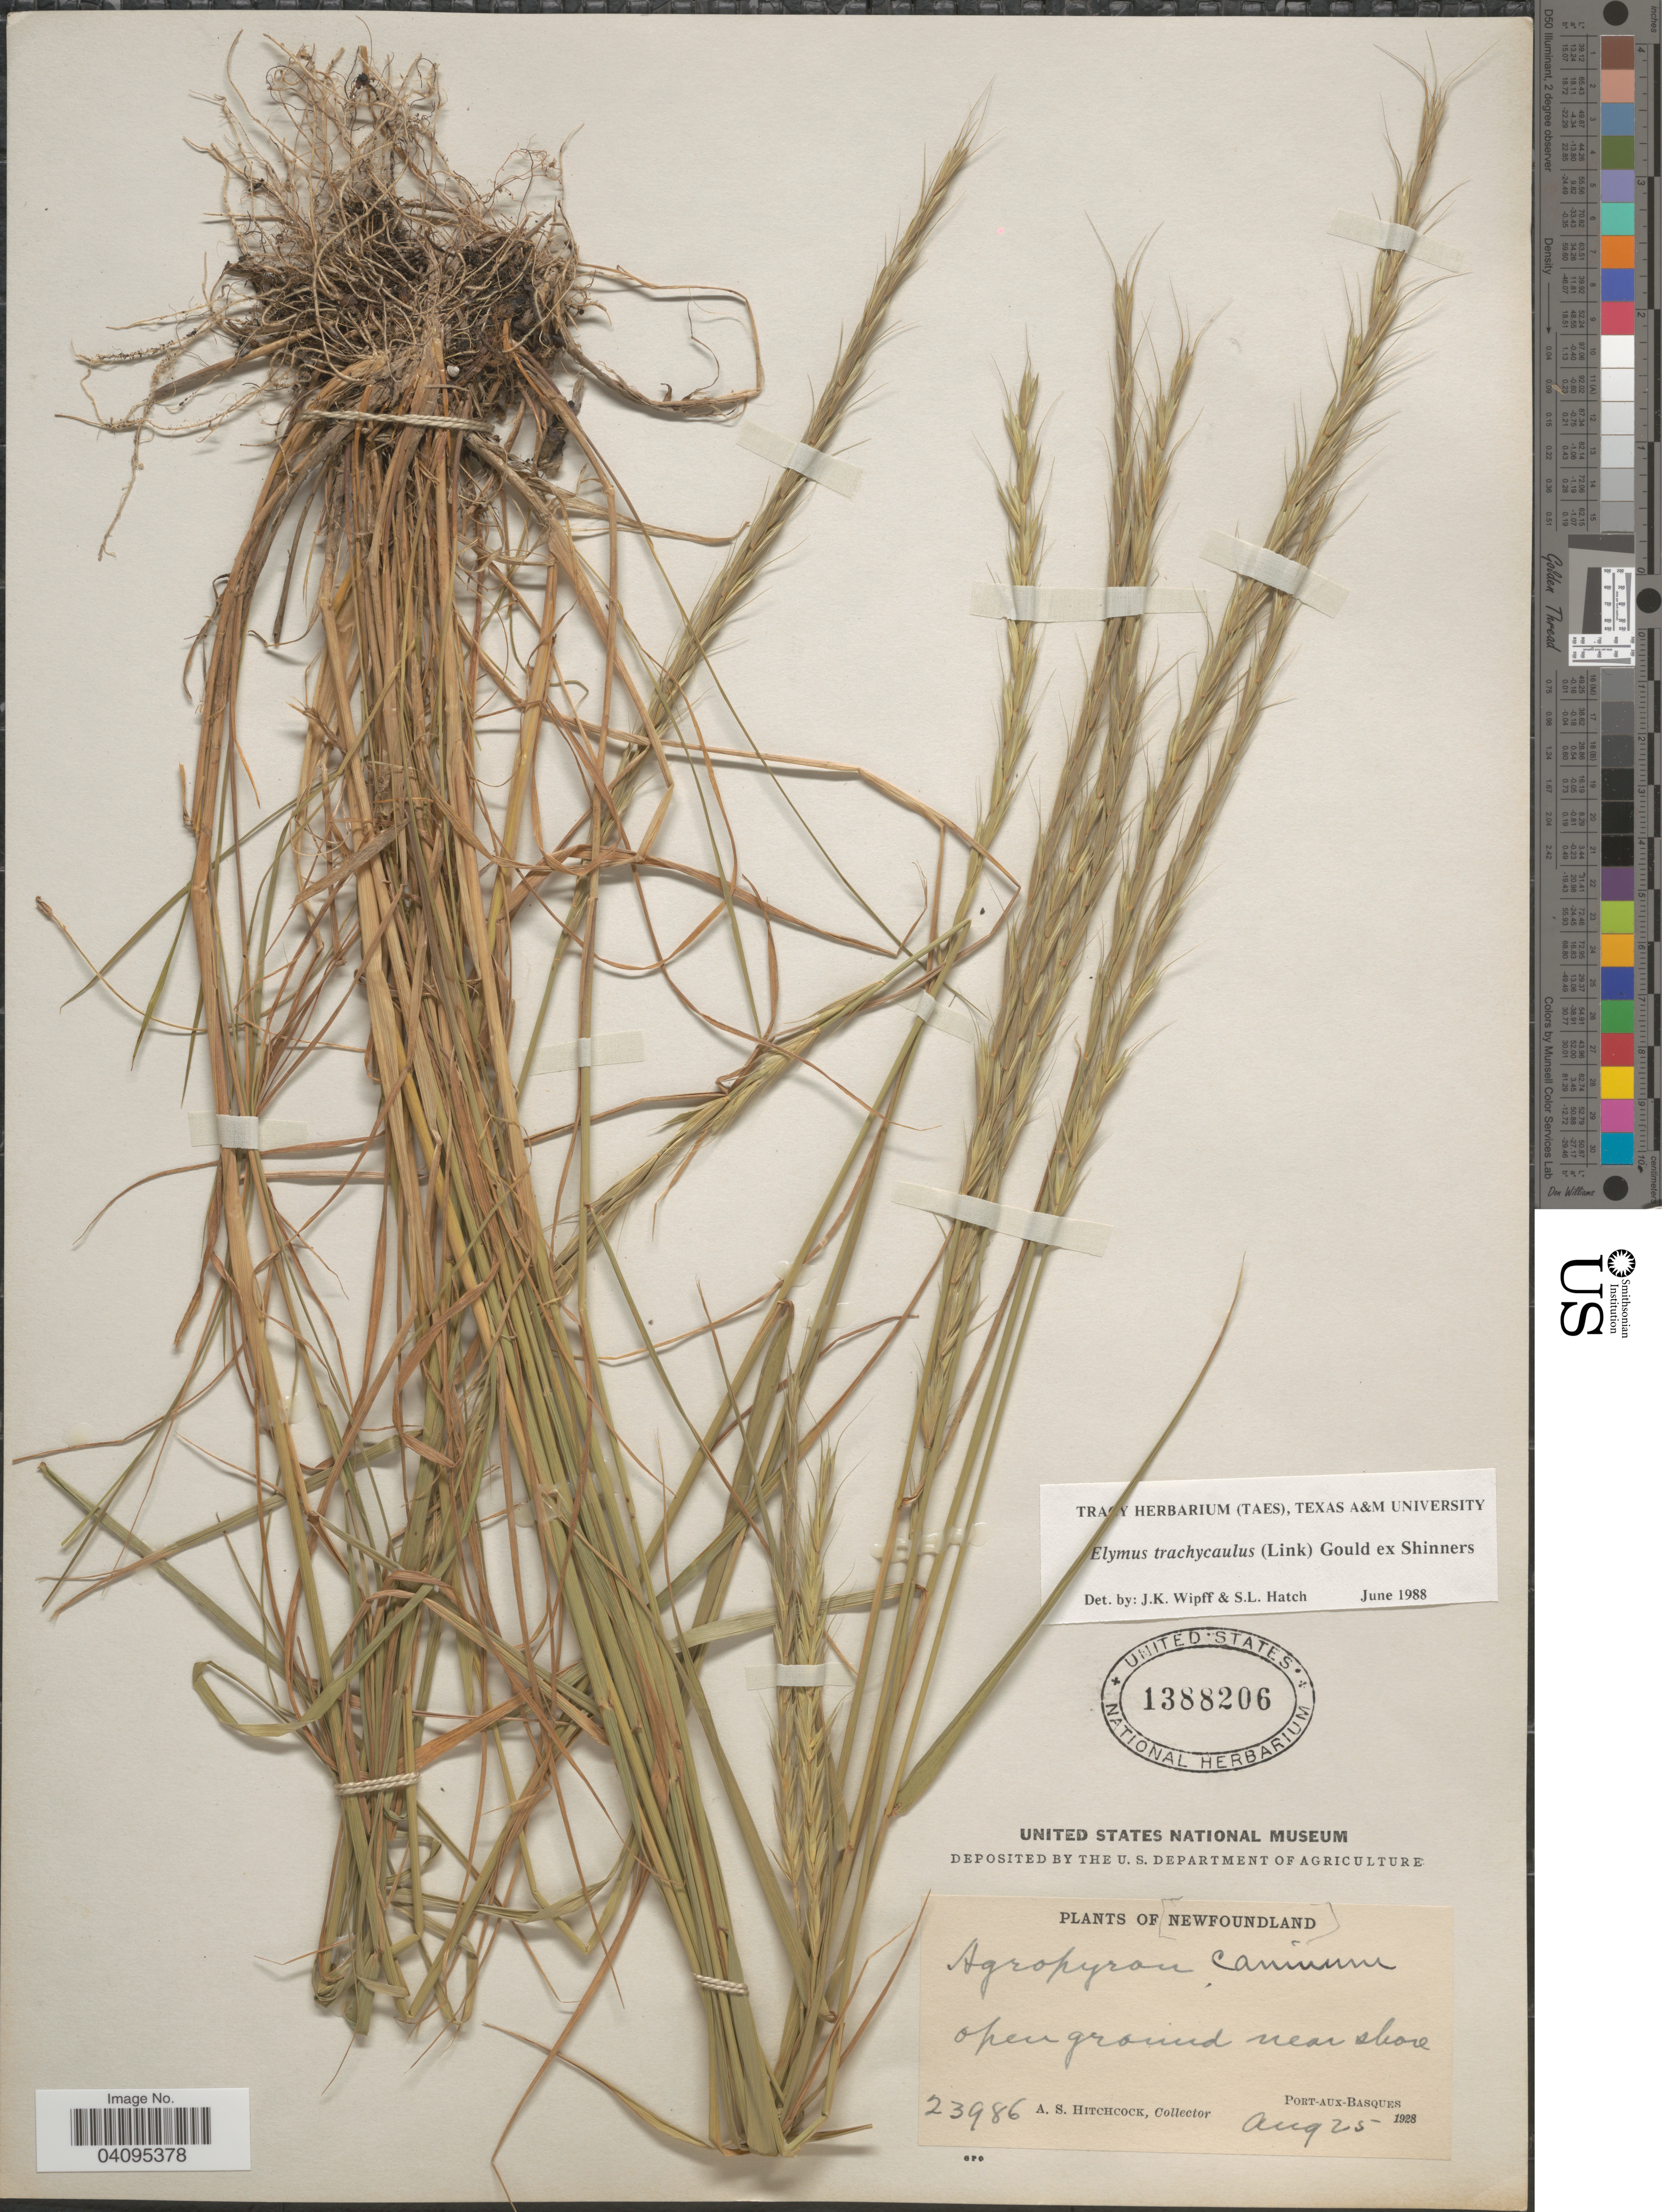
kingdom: Plantae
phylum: Tracheophyta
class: Liliopsida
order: Poales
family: Poaceae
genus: Elymus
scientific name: Elymus trachycaulus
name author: (Link) Gould ex Shinners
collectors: A. S. Hitchcock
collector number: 23986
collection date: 1928-08-25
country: Canada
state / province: Newfoundland and Labrador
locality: Open ground near shore. Port-aux-Basques.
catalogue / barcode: US 1388206